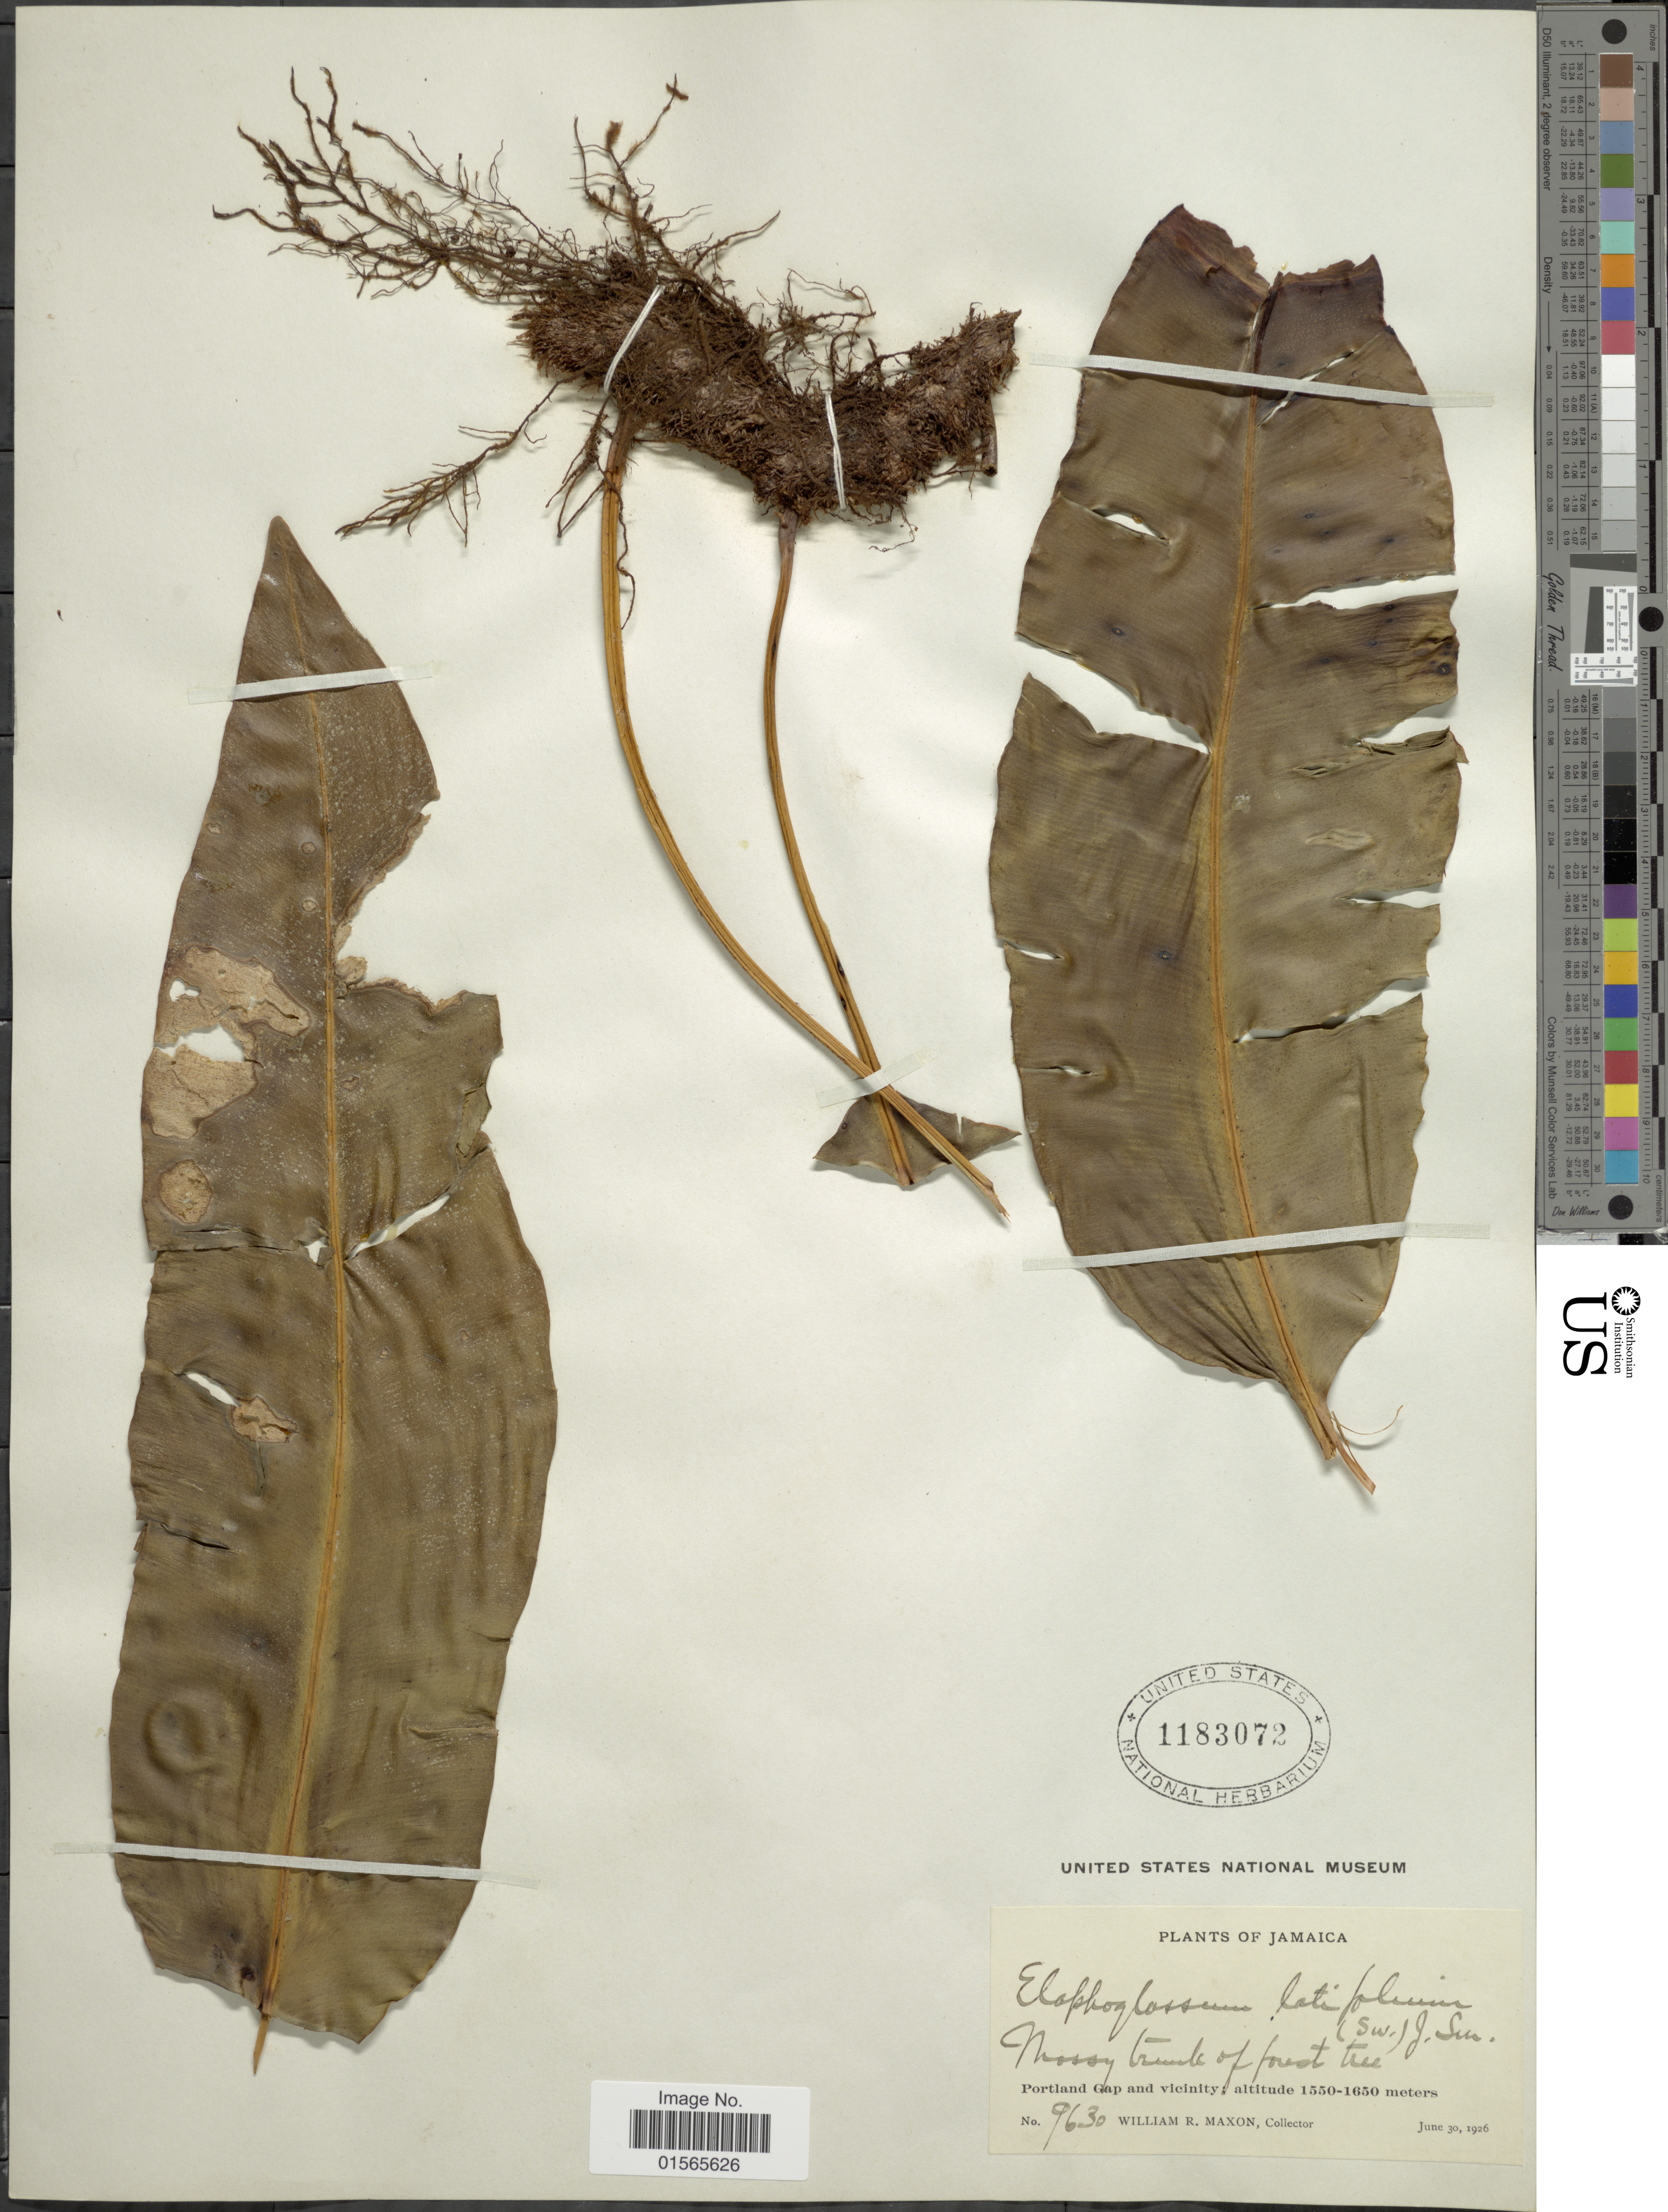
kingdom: Plantae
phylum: Tracheophyta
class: Polypodiopsida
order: Polypodiales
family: Dryopteridaceae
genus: Elaphoglossum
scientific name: Elaphoglossum latifolium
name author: (Sw.) J. Sm.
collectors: W. R. Maxon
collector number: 9630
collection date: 1926-06-30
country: Jamaica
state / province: Portland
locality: Portland Gap and vicinity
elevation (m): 1550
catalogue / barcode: US 1183072